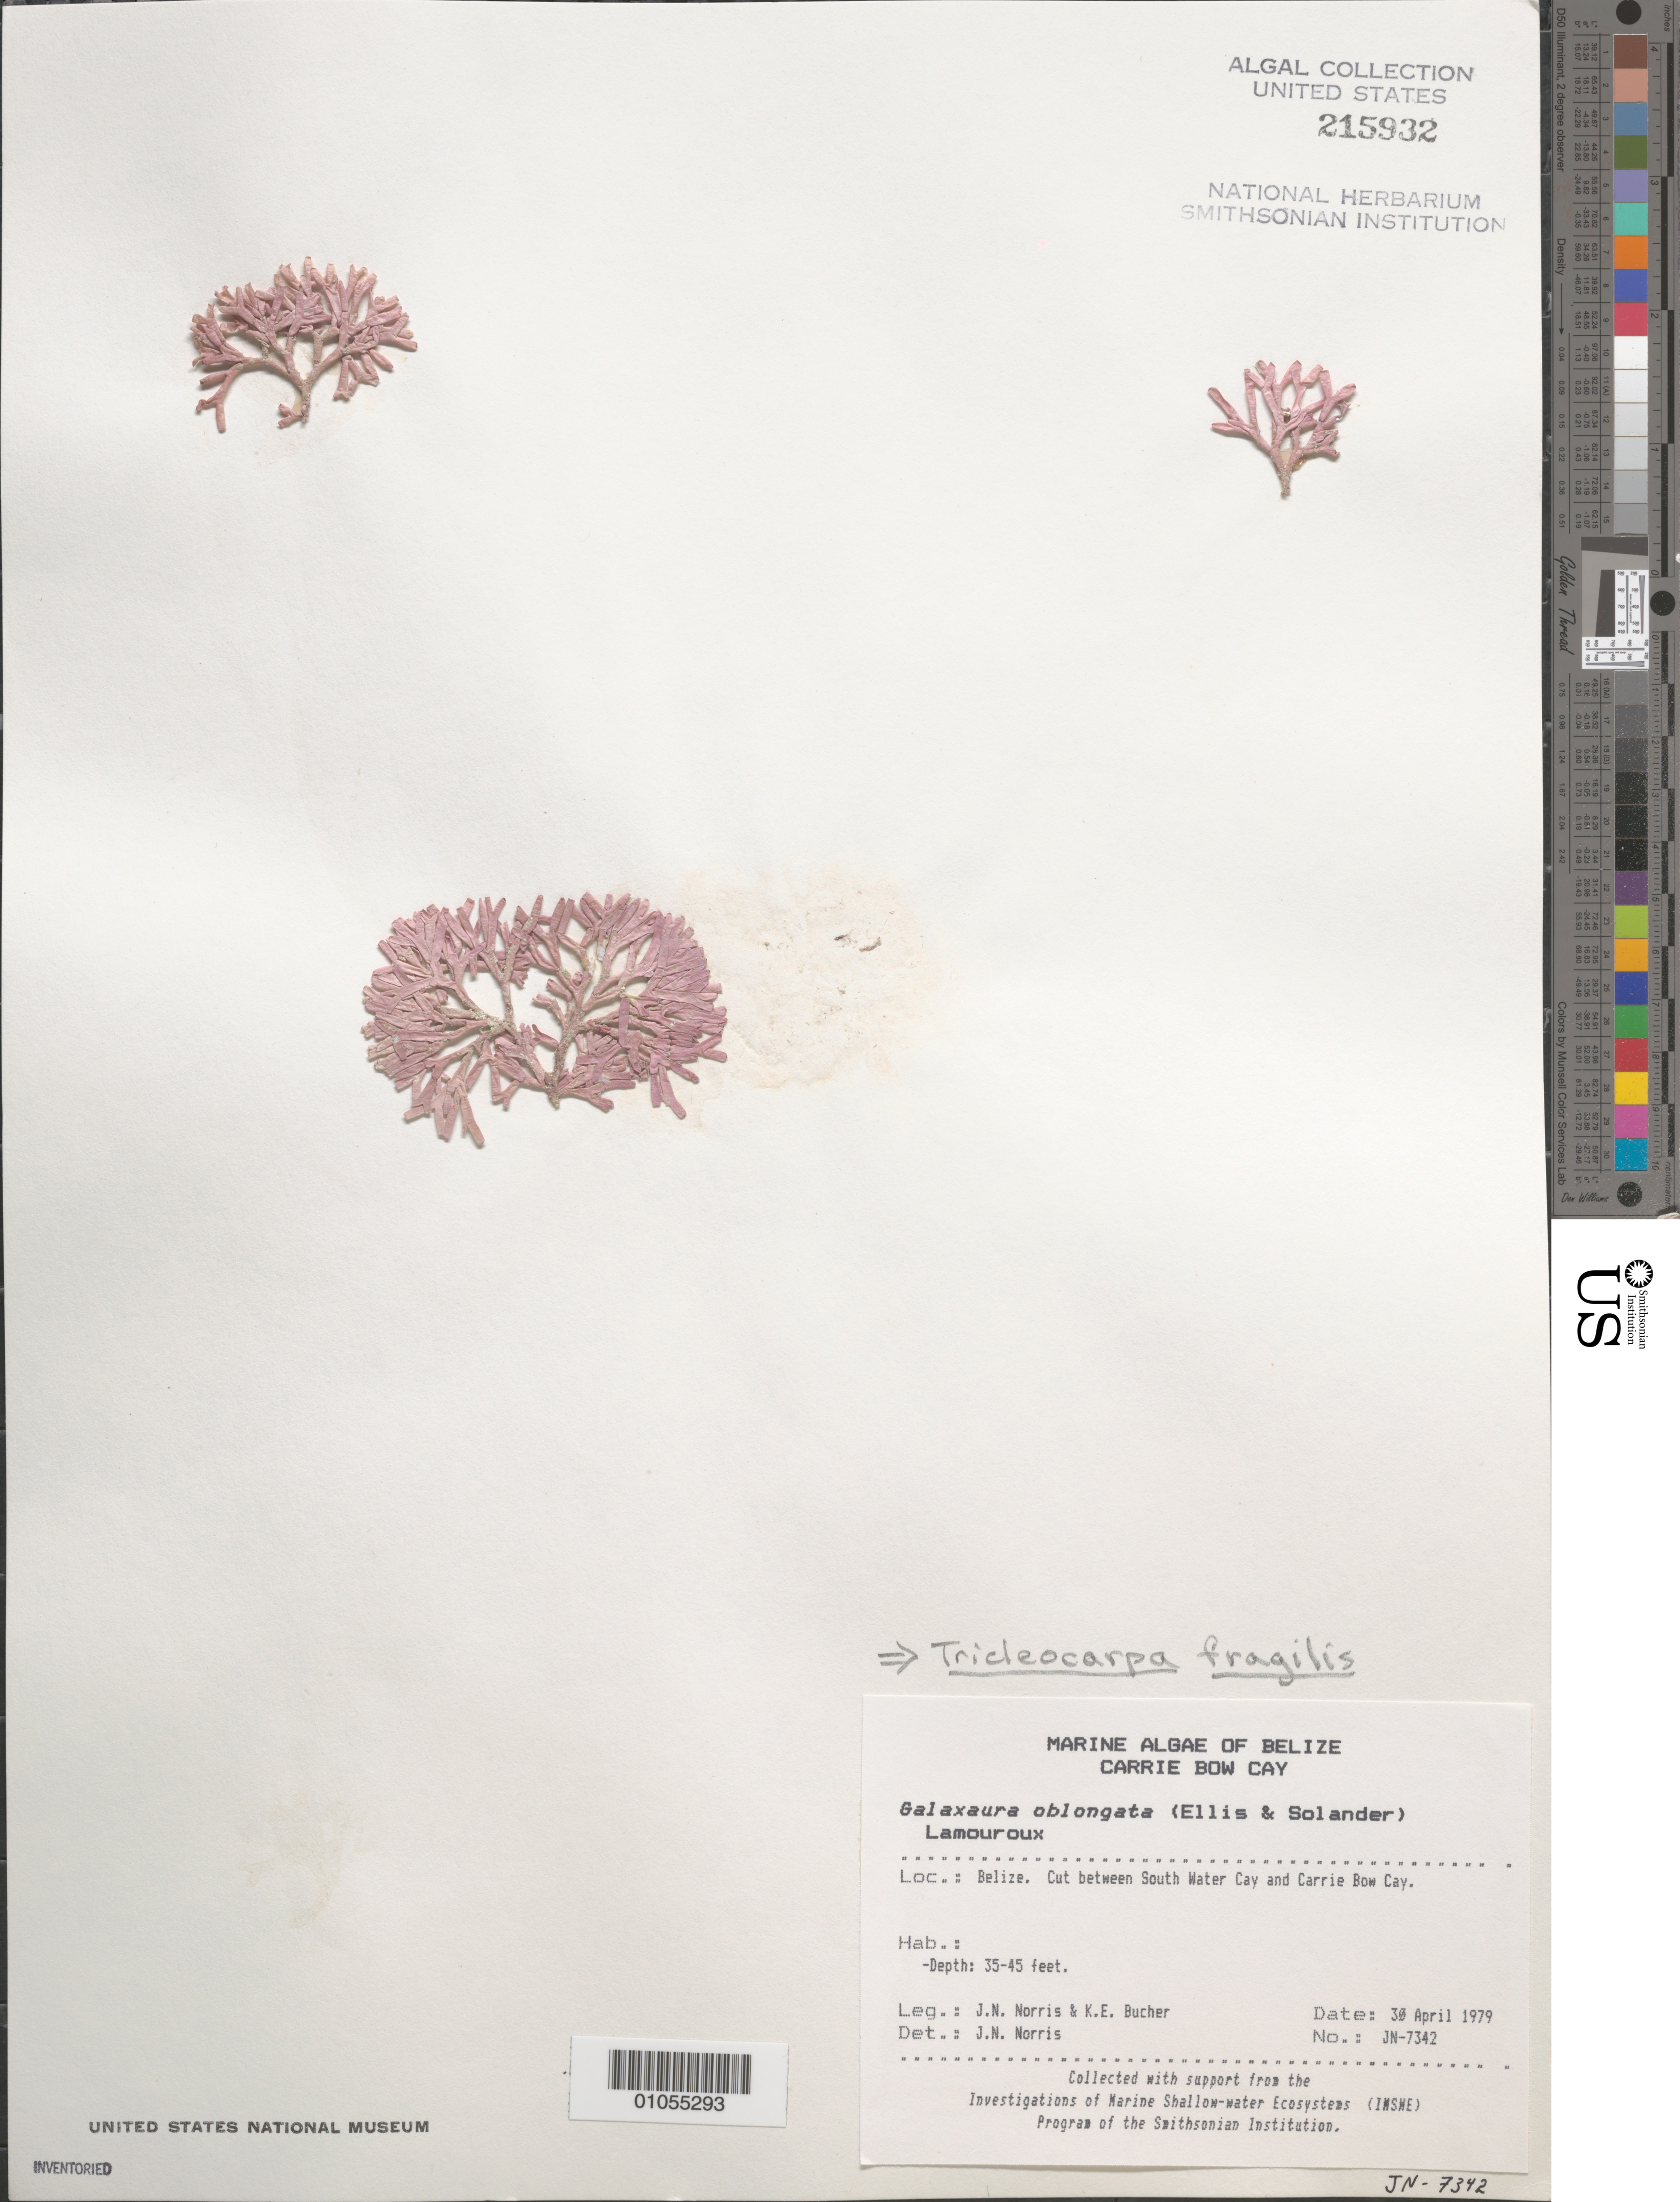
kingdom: Plantae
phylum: Rhodophyta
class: Florideophyceae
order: Nemaliales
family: Galaxauraceae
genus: Tricleocarpa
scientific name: Tricleocarpa fragilis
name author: (L.) Huisman & R.A. Towns.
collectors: J. N. Norris & K. E. Bucher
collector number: JN-7342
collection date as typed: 30 Apr 1979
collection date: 1979-04-30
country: Belize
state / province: Stann Creek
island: Carrie Bow Cay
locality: Cut between South Water Cay and Carrie Bow Cay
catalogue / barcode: US 215932